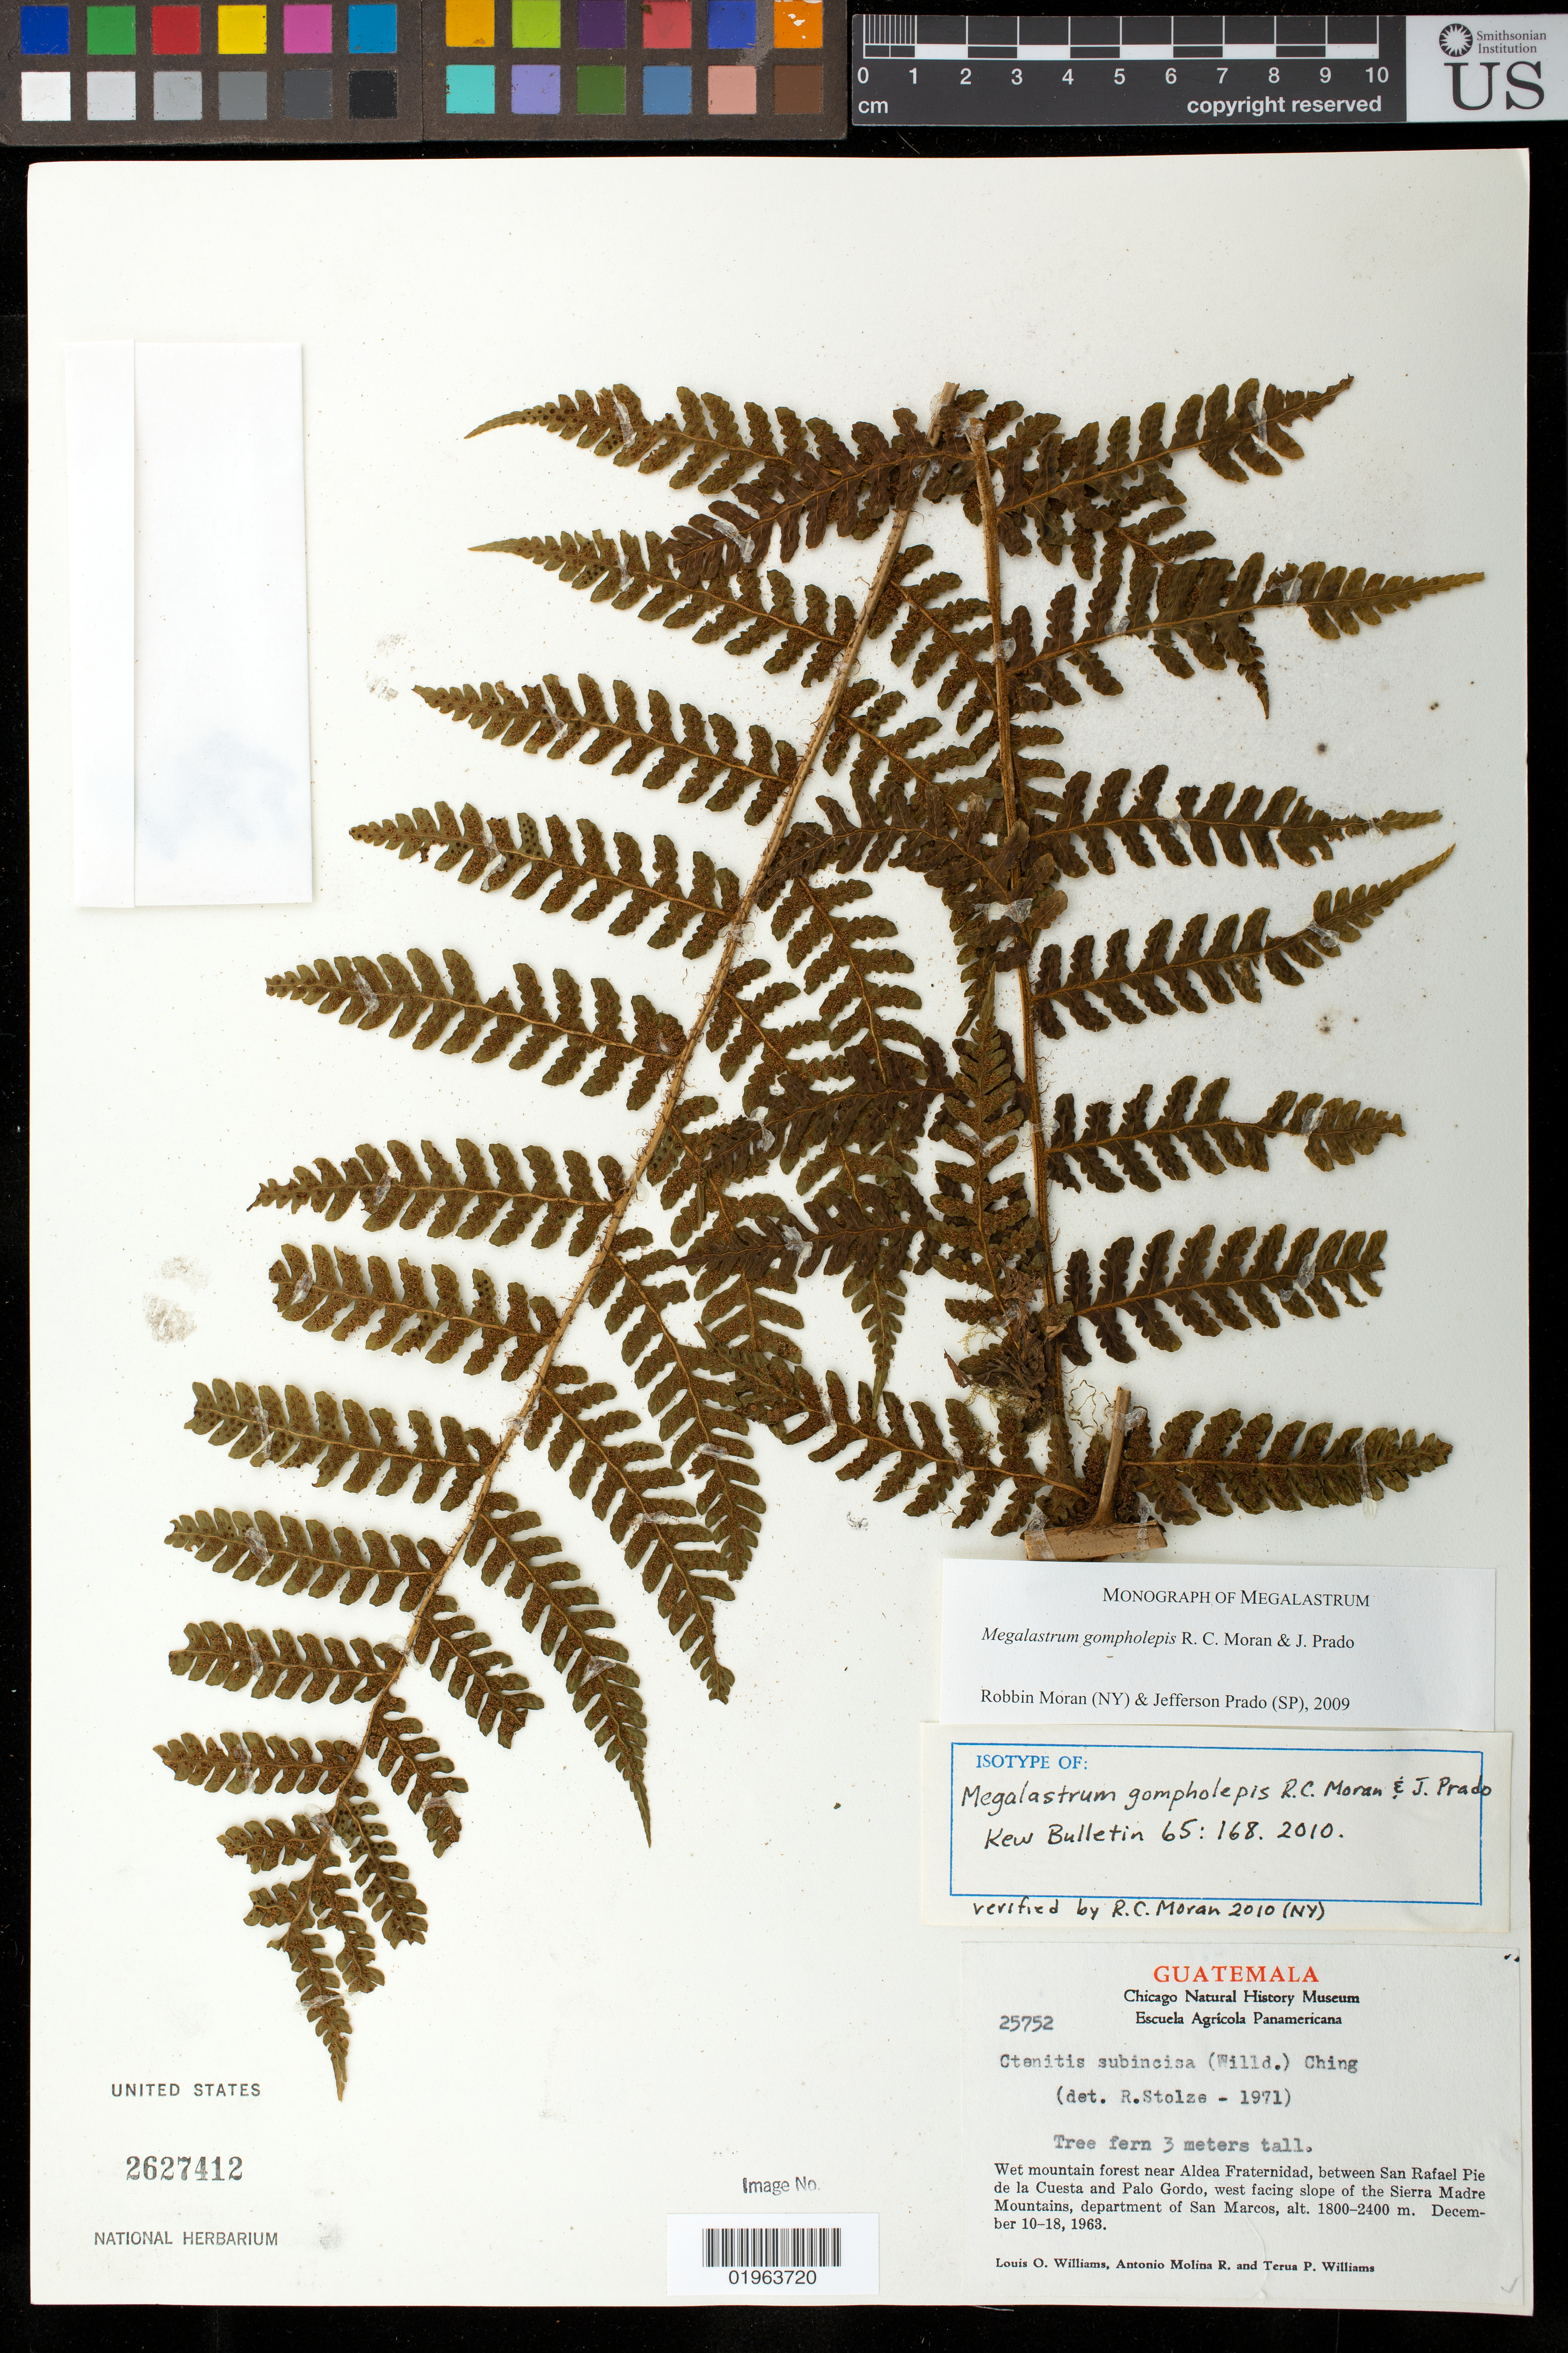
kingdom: Plantae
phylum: Tracheophyta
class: Polypodiopsida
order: Polypodiales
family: Dryopteridaceae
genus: Megalastrum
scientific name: Megalastrum gompholepis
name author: R.C. Moran & J. Prado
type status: Isotype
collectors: L. O. Williams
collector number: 25752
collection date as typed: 10 Dec 1963 to 18 Dec 1963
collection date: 1963-12-10/1963-12-18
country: Guatemala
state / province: San Marcos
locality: Between San Rafael Pie de La Cuesta and Palo Gordo near Aldea Fraternidad, Sierra Madre Mts.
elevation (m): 1800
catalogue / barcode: US 2627412